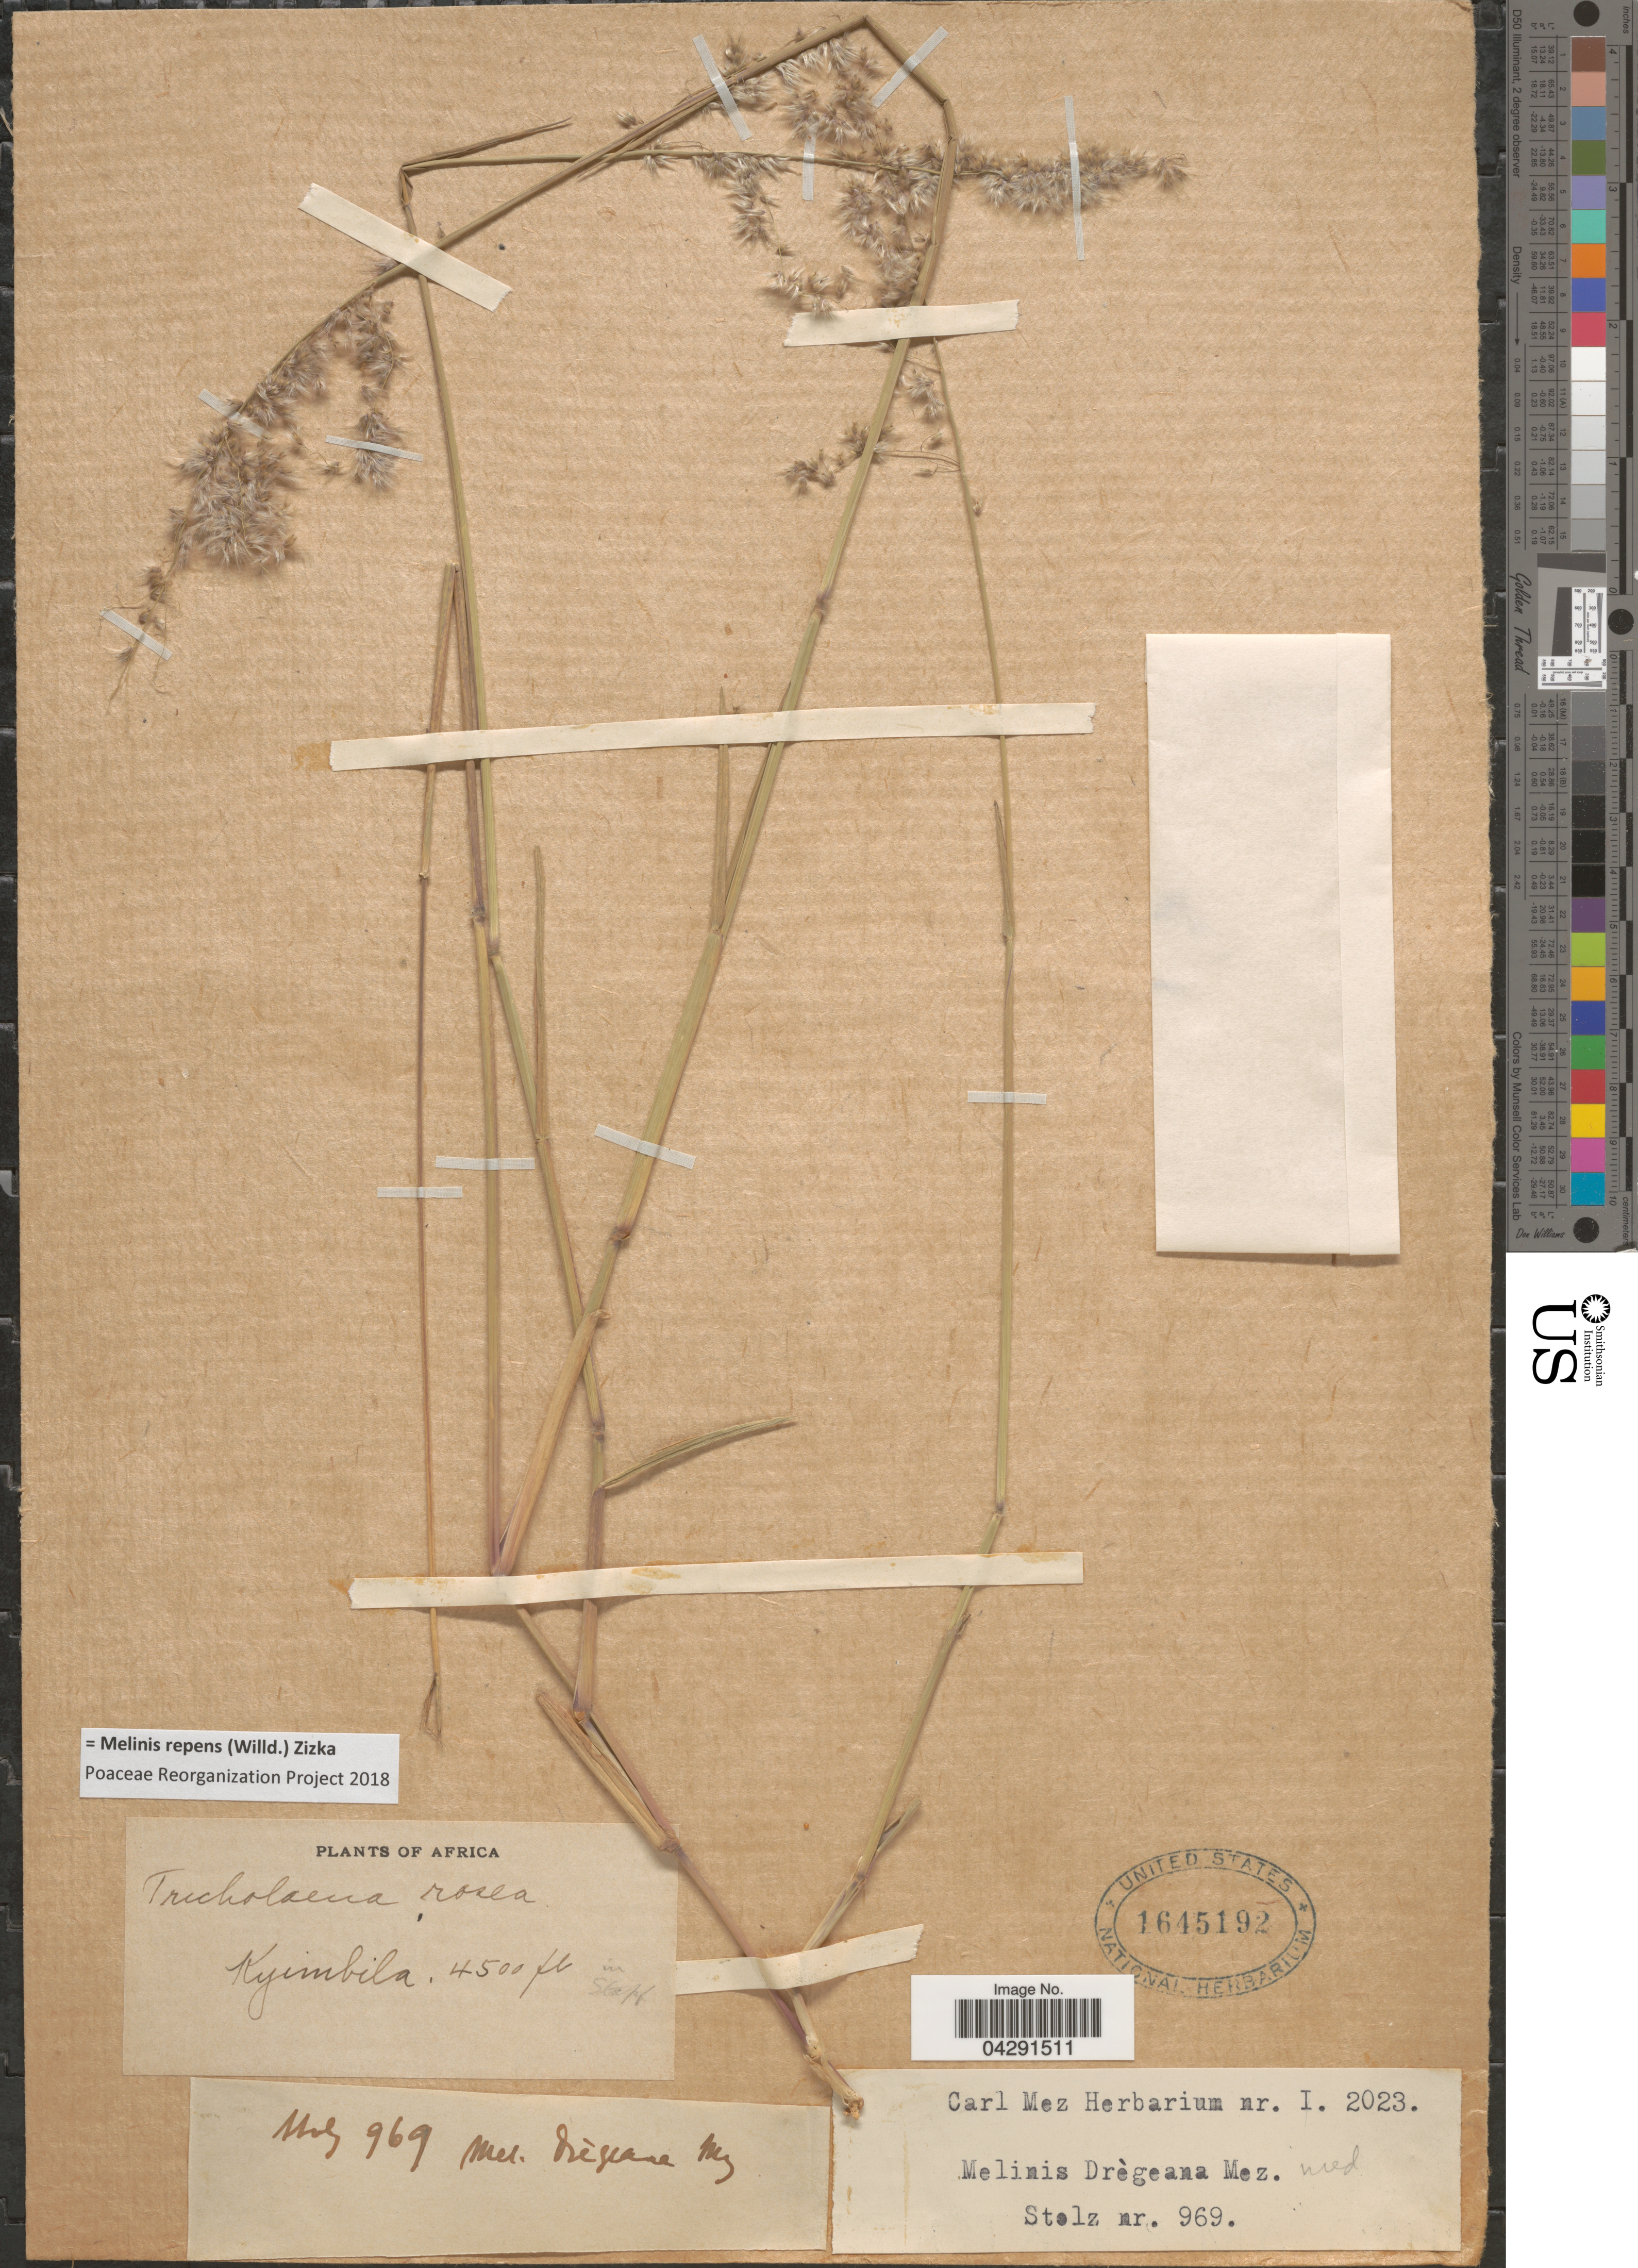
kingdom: Plantae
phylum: Tracheophyta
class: Liliopsida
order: Poales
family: Poaceae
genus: Melinis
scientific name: Melinis repens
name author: (Willd.) Zizka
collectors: Stolz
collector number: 969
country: Tanzania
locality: Africa. Kyimbila.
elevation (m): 1372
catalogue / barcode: US 1645192